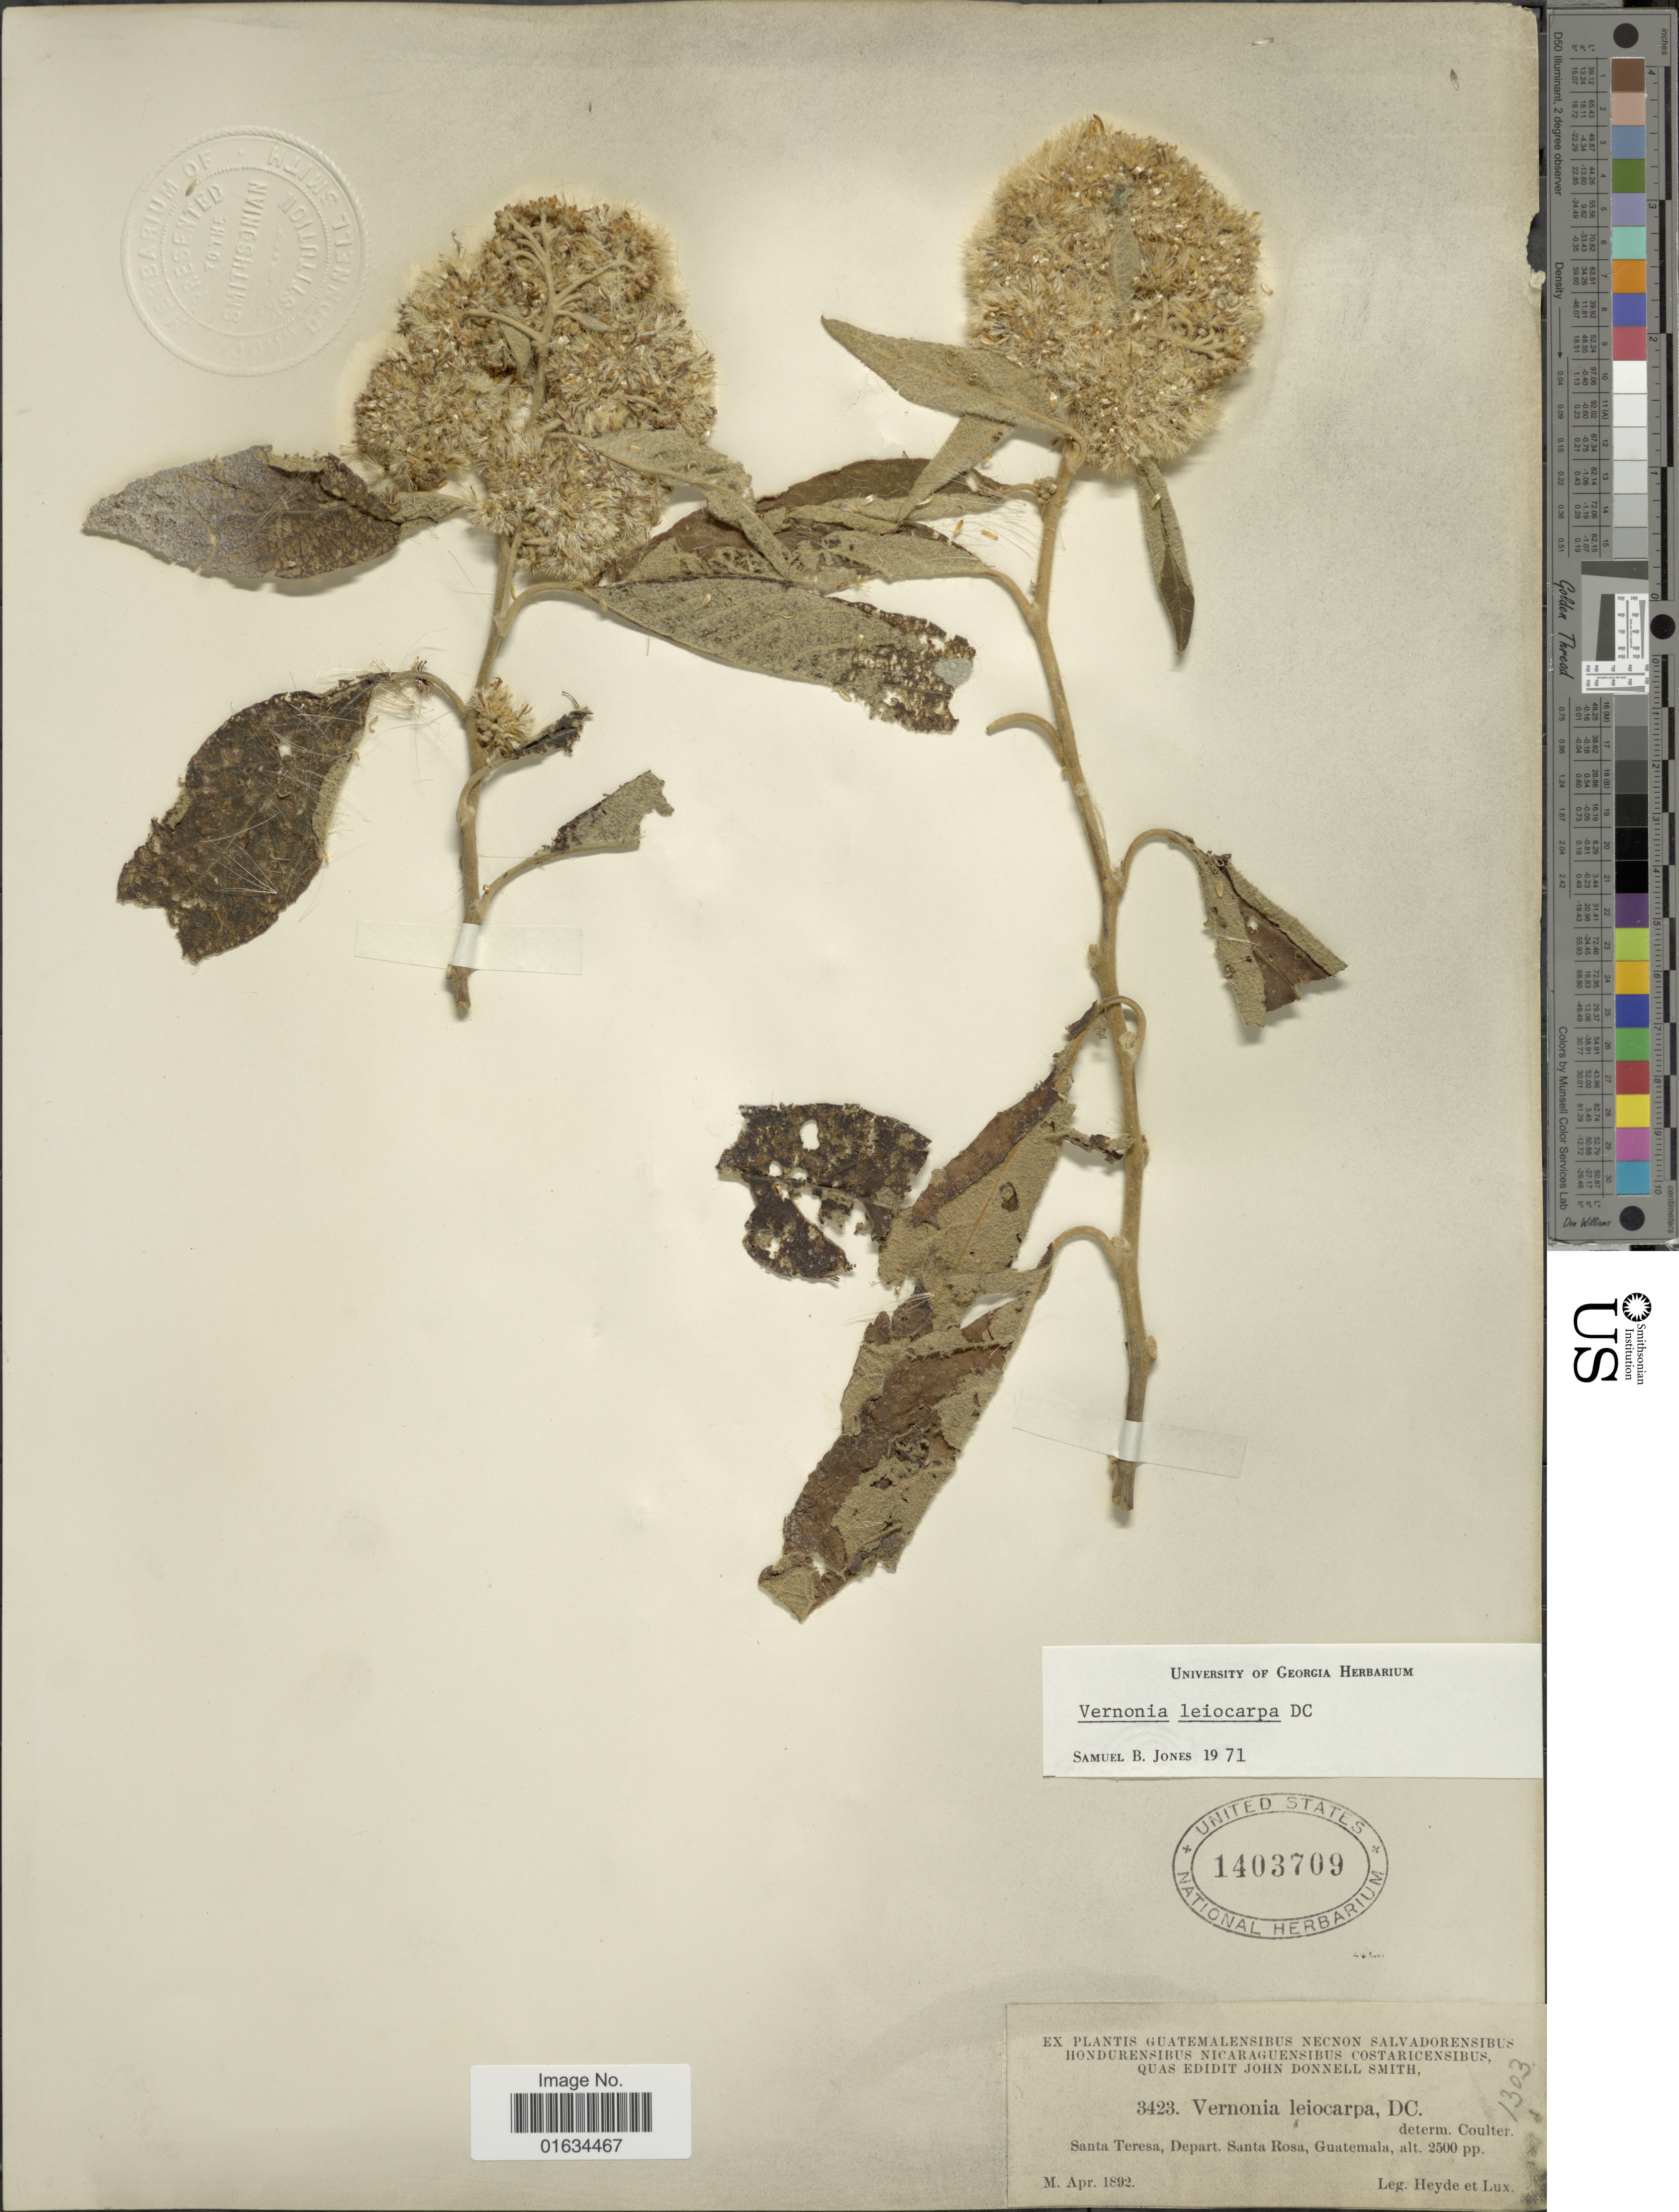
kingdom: Plantae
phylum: Tracheophyta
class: Magnoliopsida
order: Asterales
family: Asteraceae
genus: Eremosis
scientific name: Eremosis leiocarpa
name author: (DC.) Gleason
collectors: Heyde & Lux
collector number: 3423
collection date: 1892-04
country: Guatemala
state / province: Santa Rosa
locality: Santa Teresa, Depart. Sant Rosa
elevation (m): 762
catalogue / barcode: US 1403709